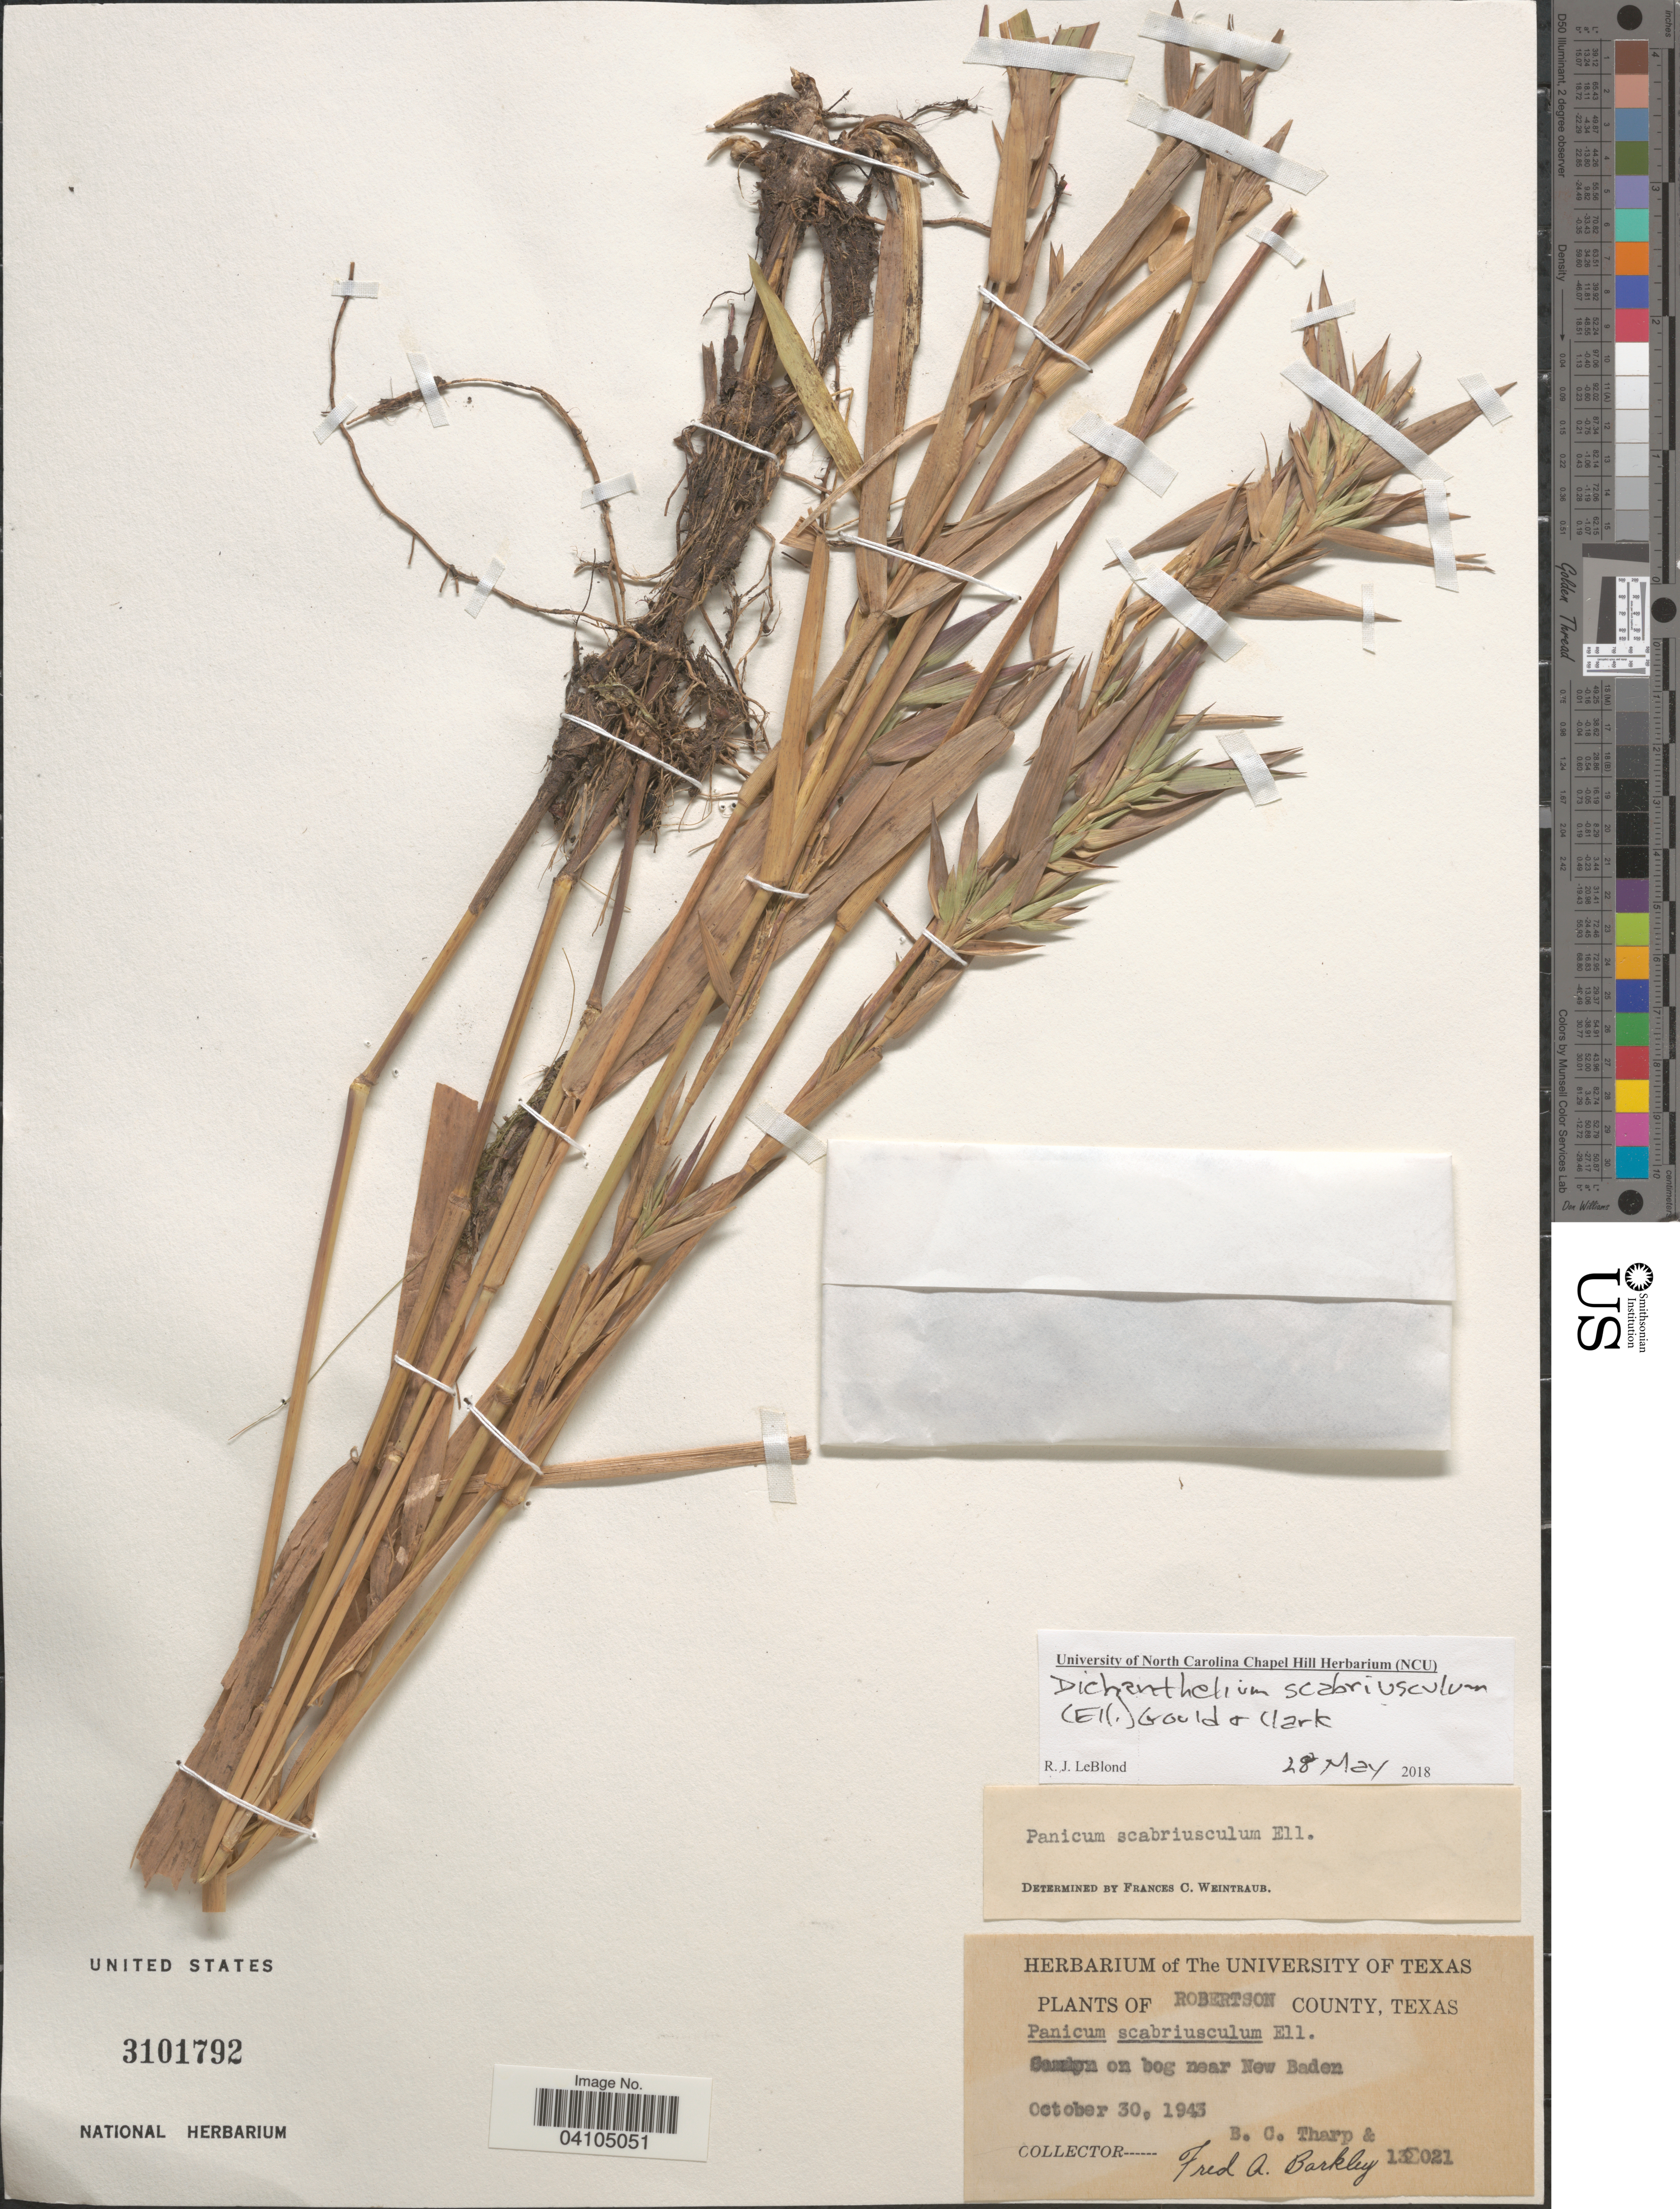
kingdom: Plantae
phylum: Tracheophyta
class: Liliopsida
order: Poales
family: Poaceae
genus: Dichanthelium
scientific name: Dichanthelium scabriusculum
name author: (Elliott) Gould & C.A. Clark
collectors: B. C. Tharp & F. A. Barkley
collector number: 13Ʃ021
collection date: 1943-10-30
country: United States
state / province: Texas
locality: Robertson County. Near New Baden.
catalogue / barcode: US 3101792